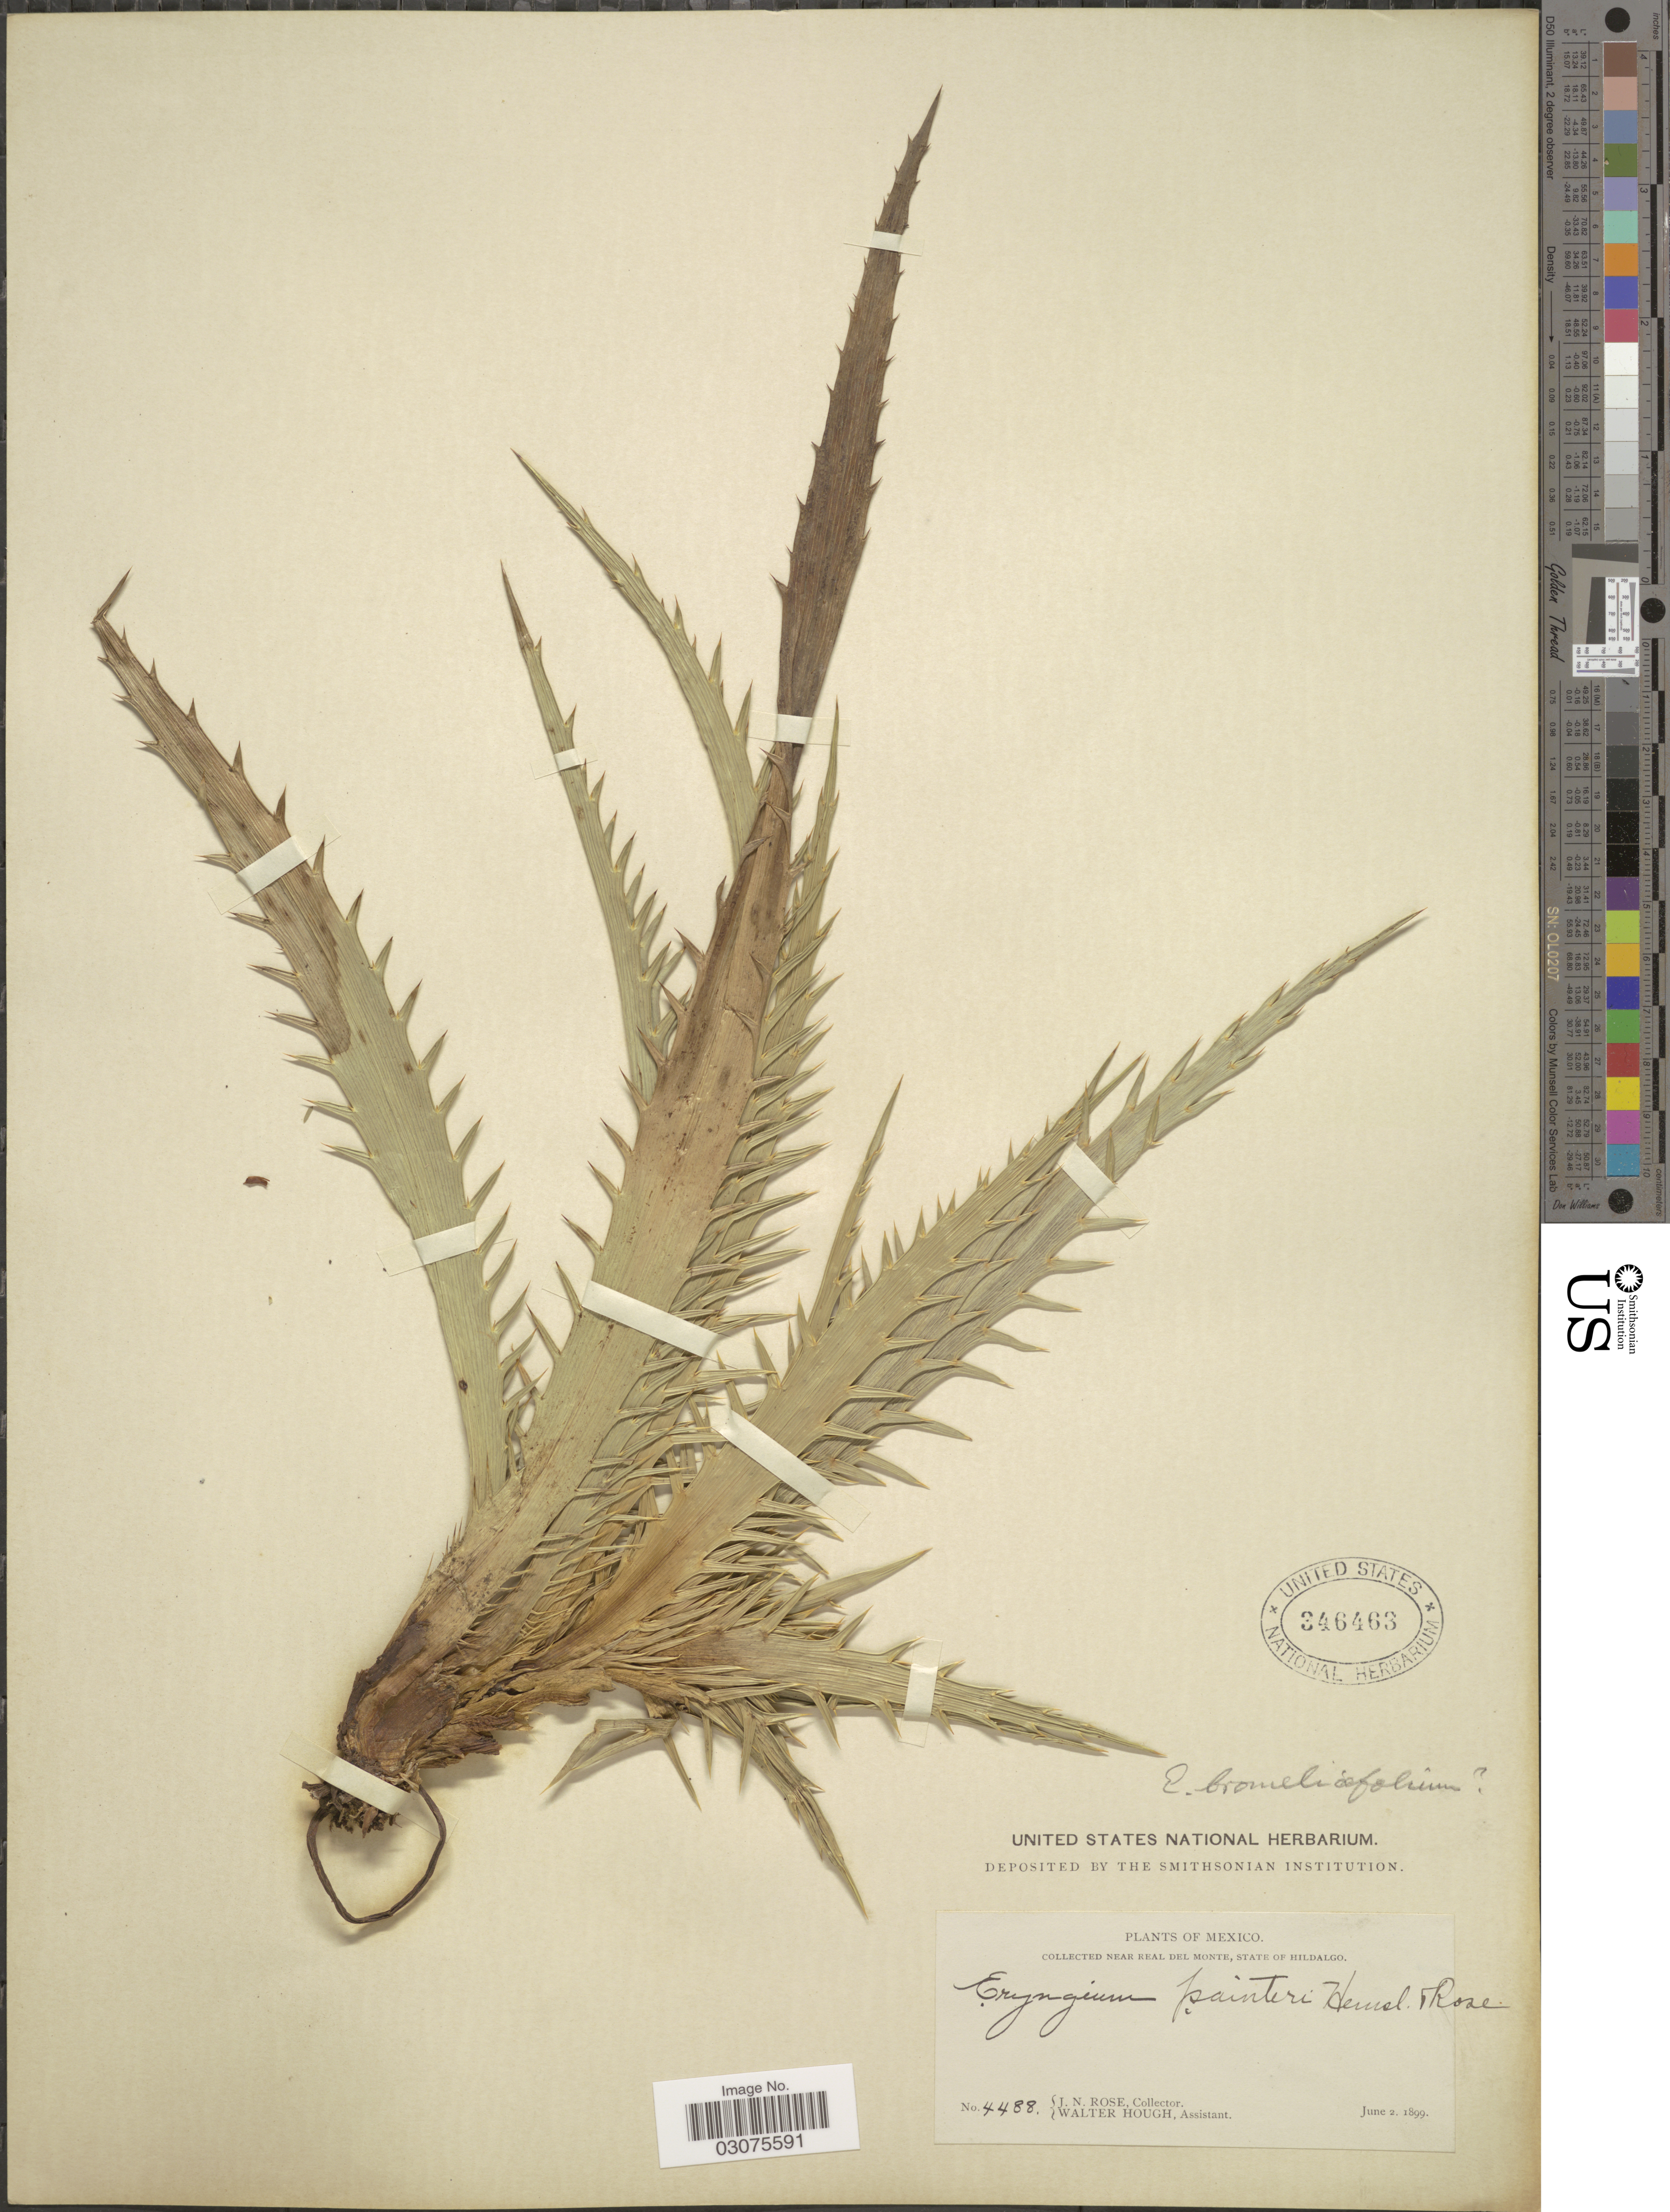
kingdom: Plantae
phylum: Tracheophyta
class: Magnoliopsida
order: Apiales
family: Apiaceae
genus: Eryngium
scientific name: Eryngium deppeanum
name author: Schltdl. & Cham.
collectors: J. N. Rose & W. Hough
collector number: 4488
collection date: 1899-06-02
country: Mexico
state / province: Hidalgo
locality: Near Real Del Monte.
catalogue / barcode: US 346463